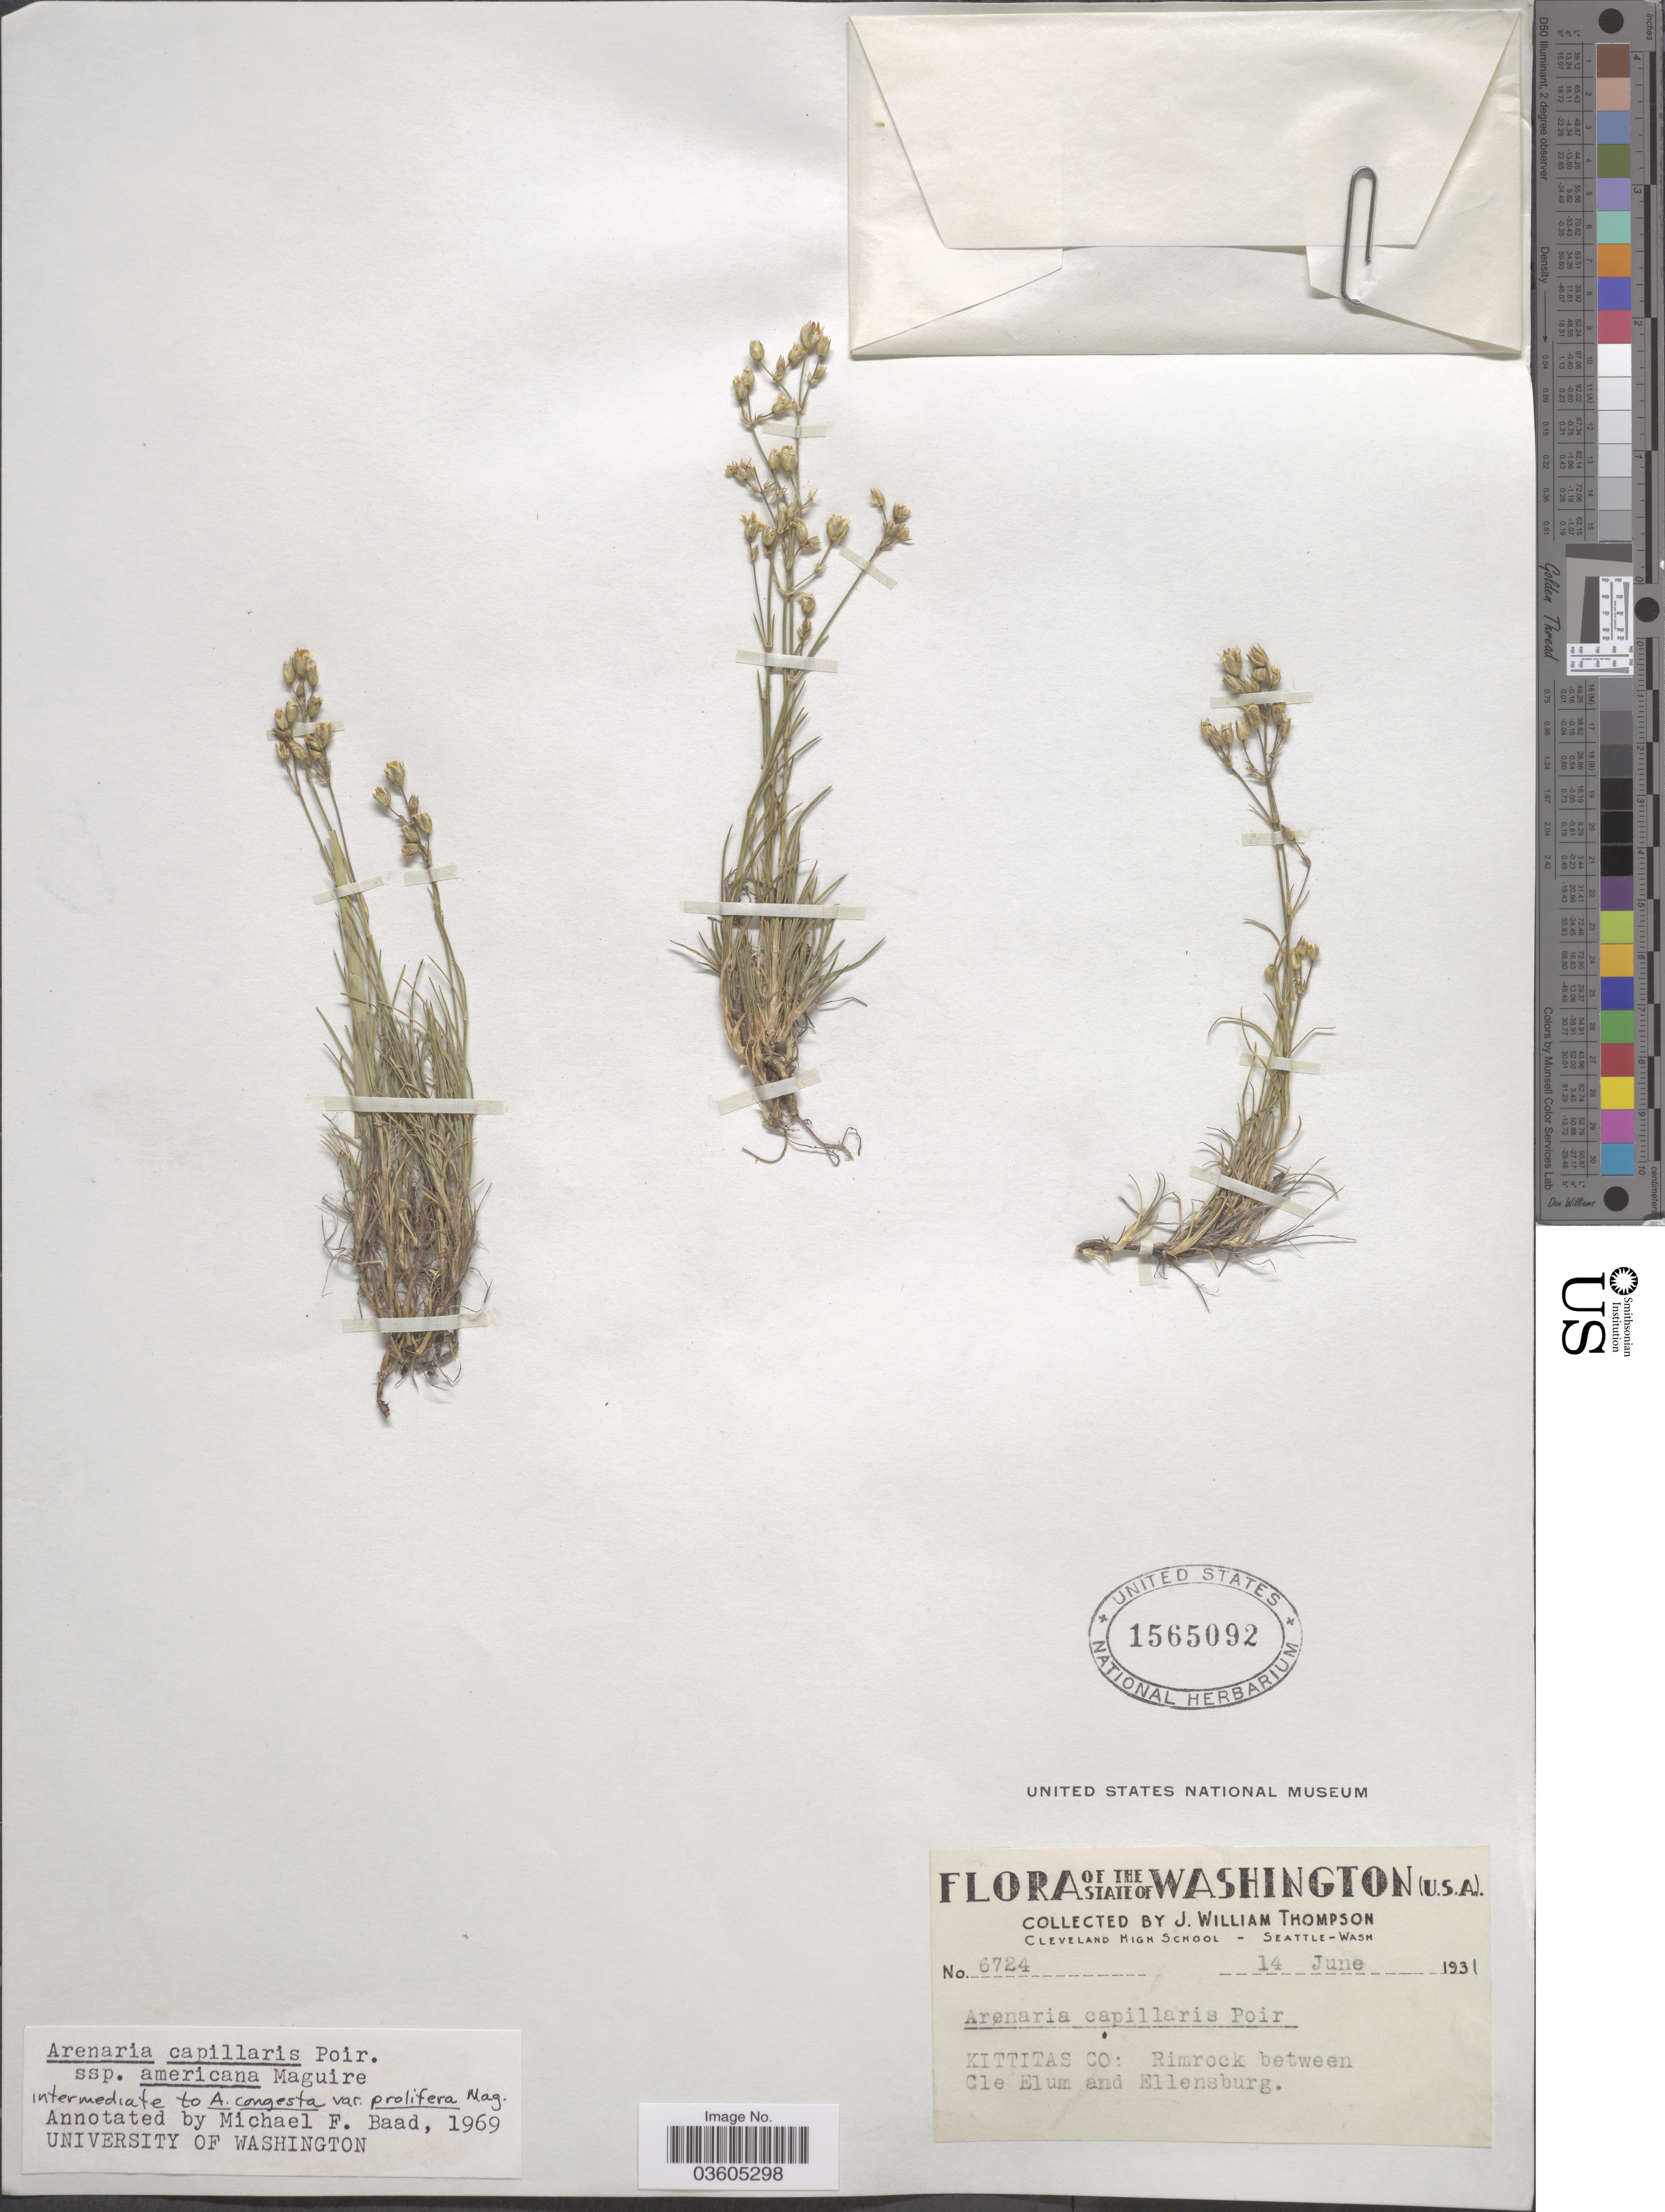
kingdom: Plantae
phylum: Tracheophyta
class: Magnoliopsida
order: Caryophyllales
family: Caryophyllaceae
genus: Eremogone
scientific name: Eremogone capillaris var. americana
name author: (Maguire) R.L. Hartm. & Rabeler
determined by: U.S. National Herbarium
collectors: J. W. Thompson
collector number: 6724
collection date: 1931-06-14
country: United States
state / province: Washington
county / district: Kittitas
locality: Kittitas Co: Rimrock between Cle Elum and Ellensburg.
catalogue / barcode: US 1565092